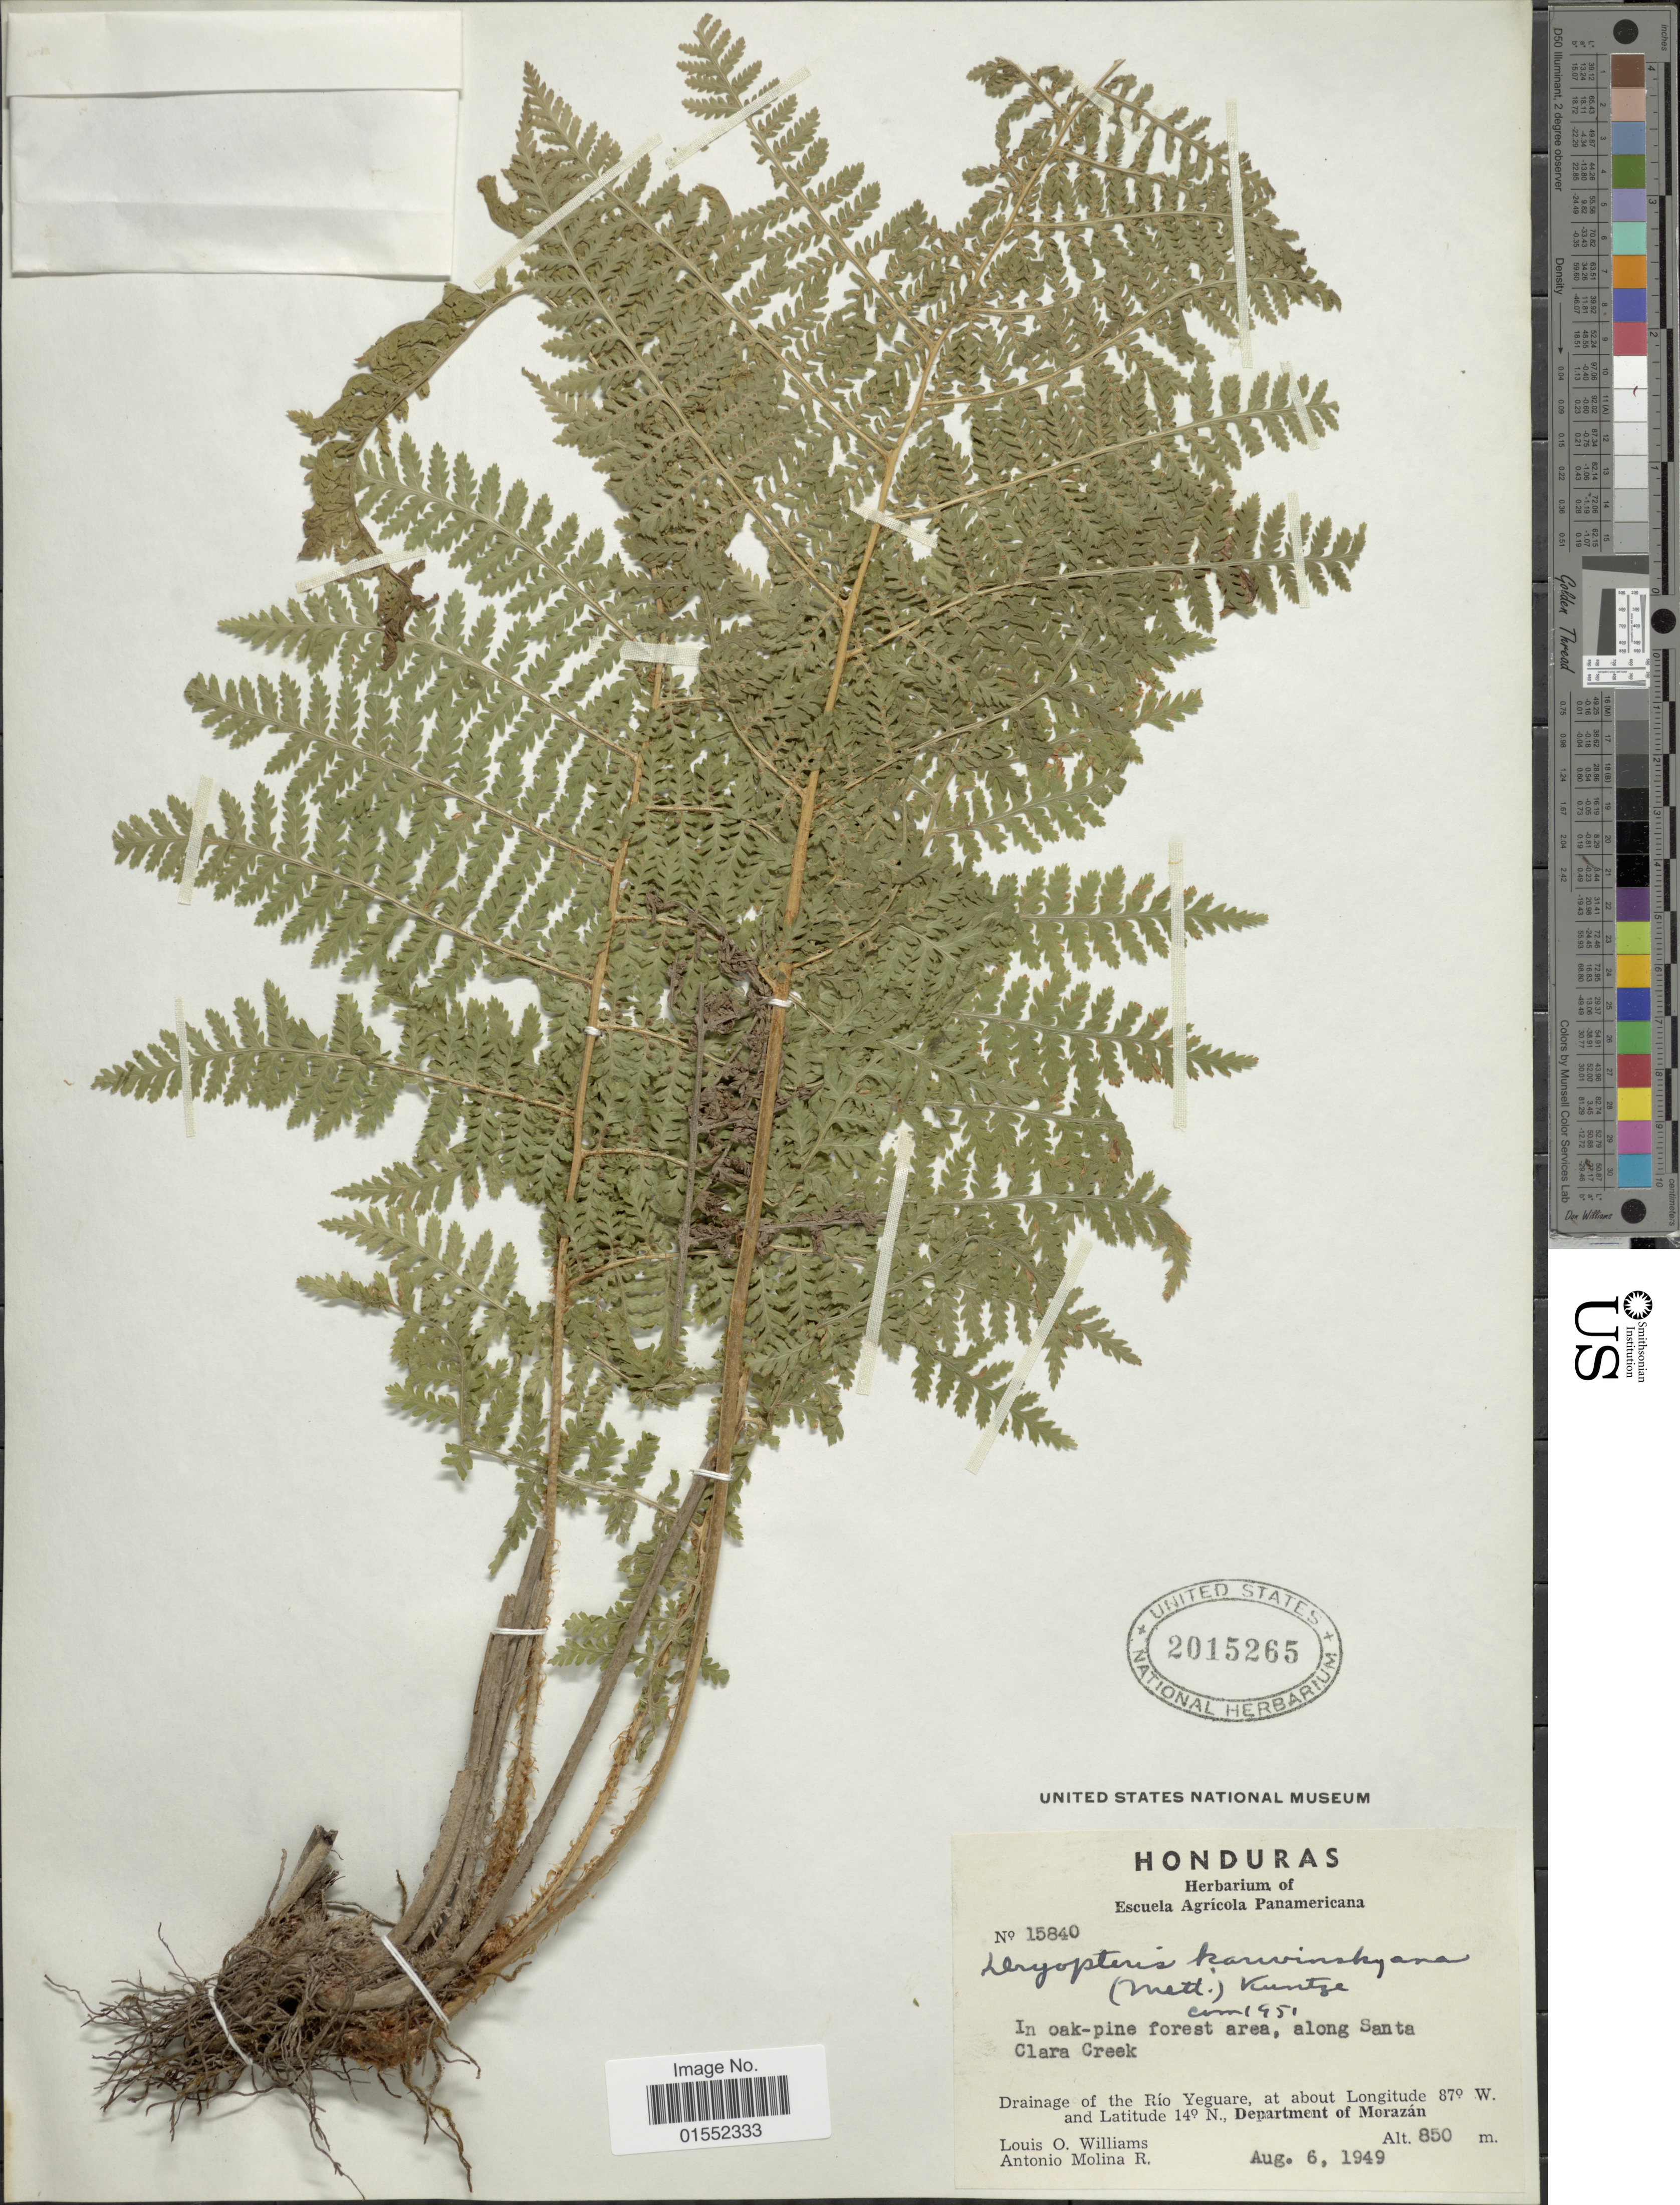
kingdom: Plantae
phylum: Tracheophyta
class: Polypodiopsida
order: Polypodiales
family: Dryopteridaceae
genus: Dryopteris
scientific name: Dryopteris karwinskyana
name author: (Mett.) Kuntze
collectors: L. O. Williams & A. Molina R.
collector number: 15840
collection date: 1949-08-06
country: Honduras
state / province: Fco. Morazán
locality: Drainage of the Río Yeguare, In oak-pine forest area, along Santa Clara Creek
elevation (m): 850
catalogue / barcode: US 2015265